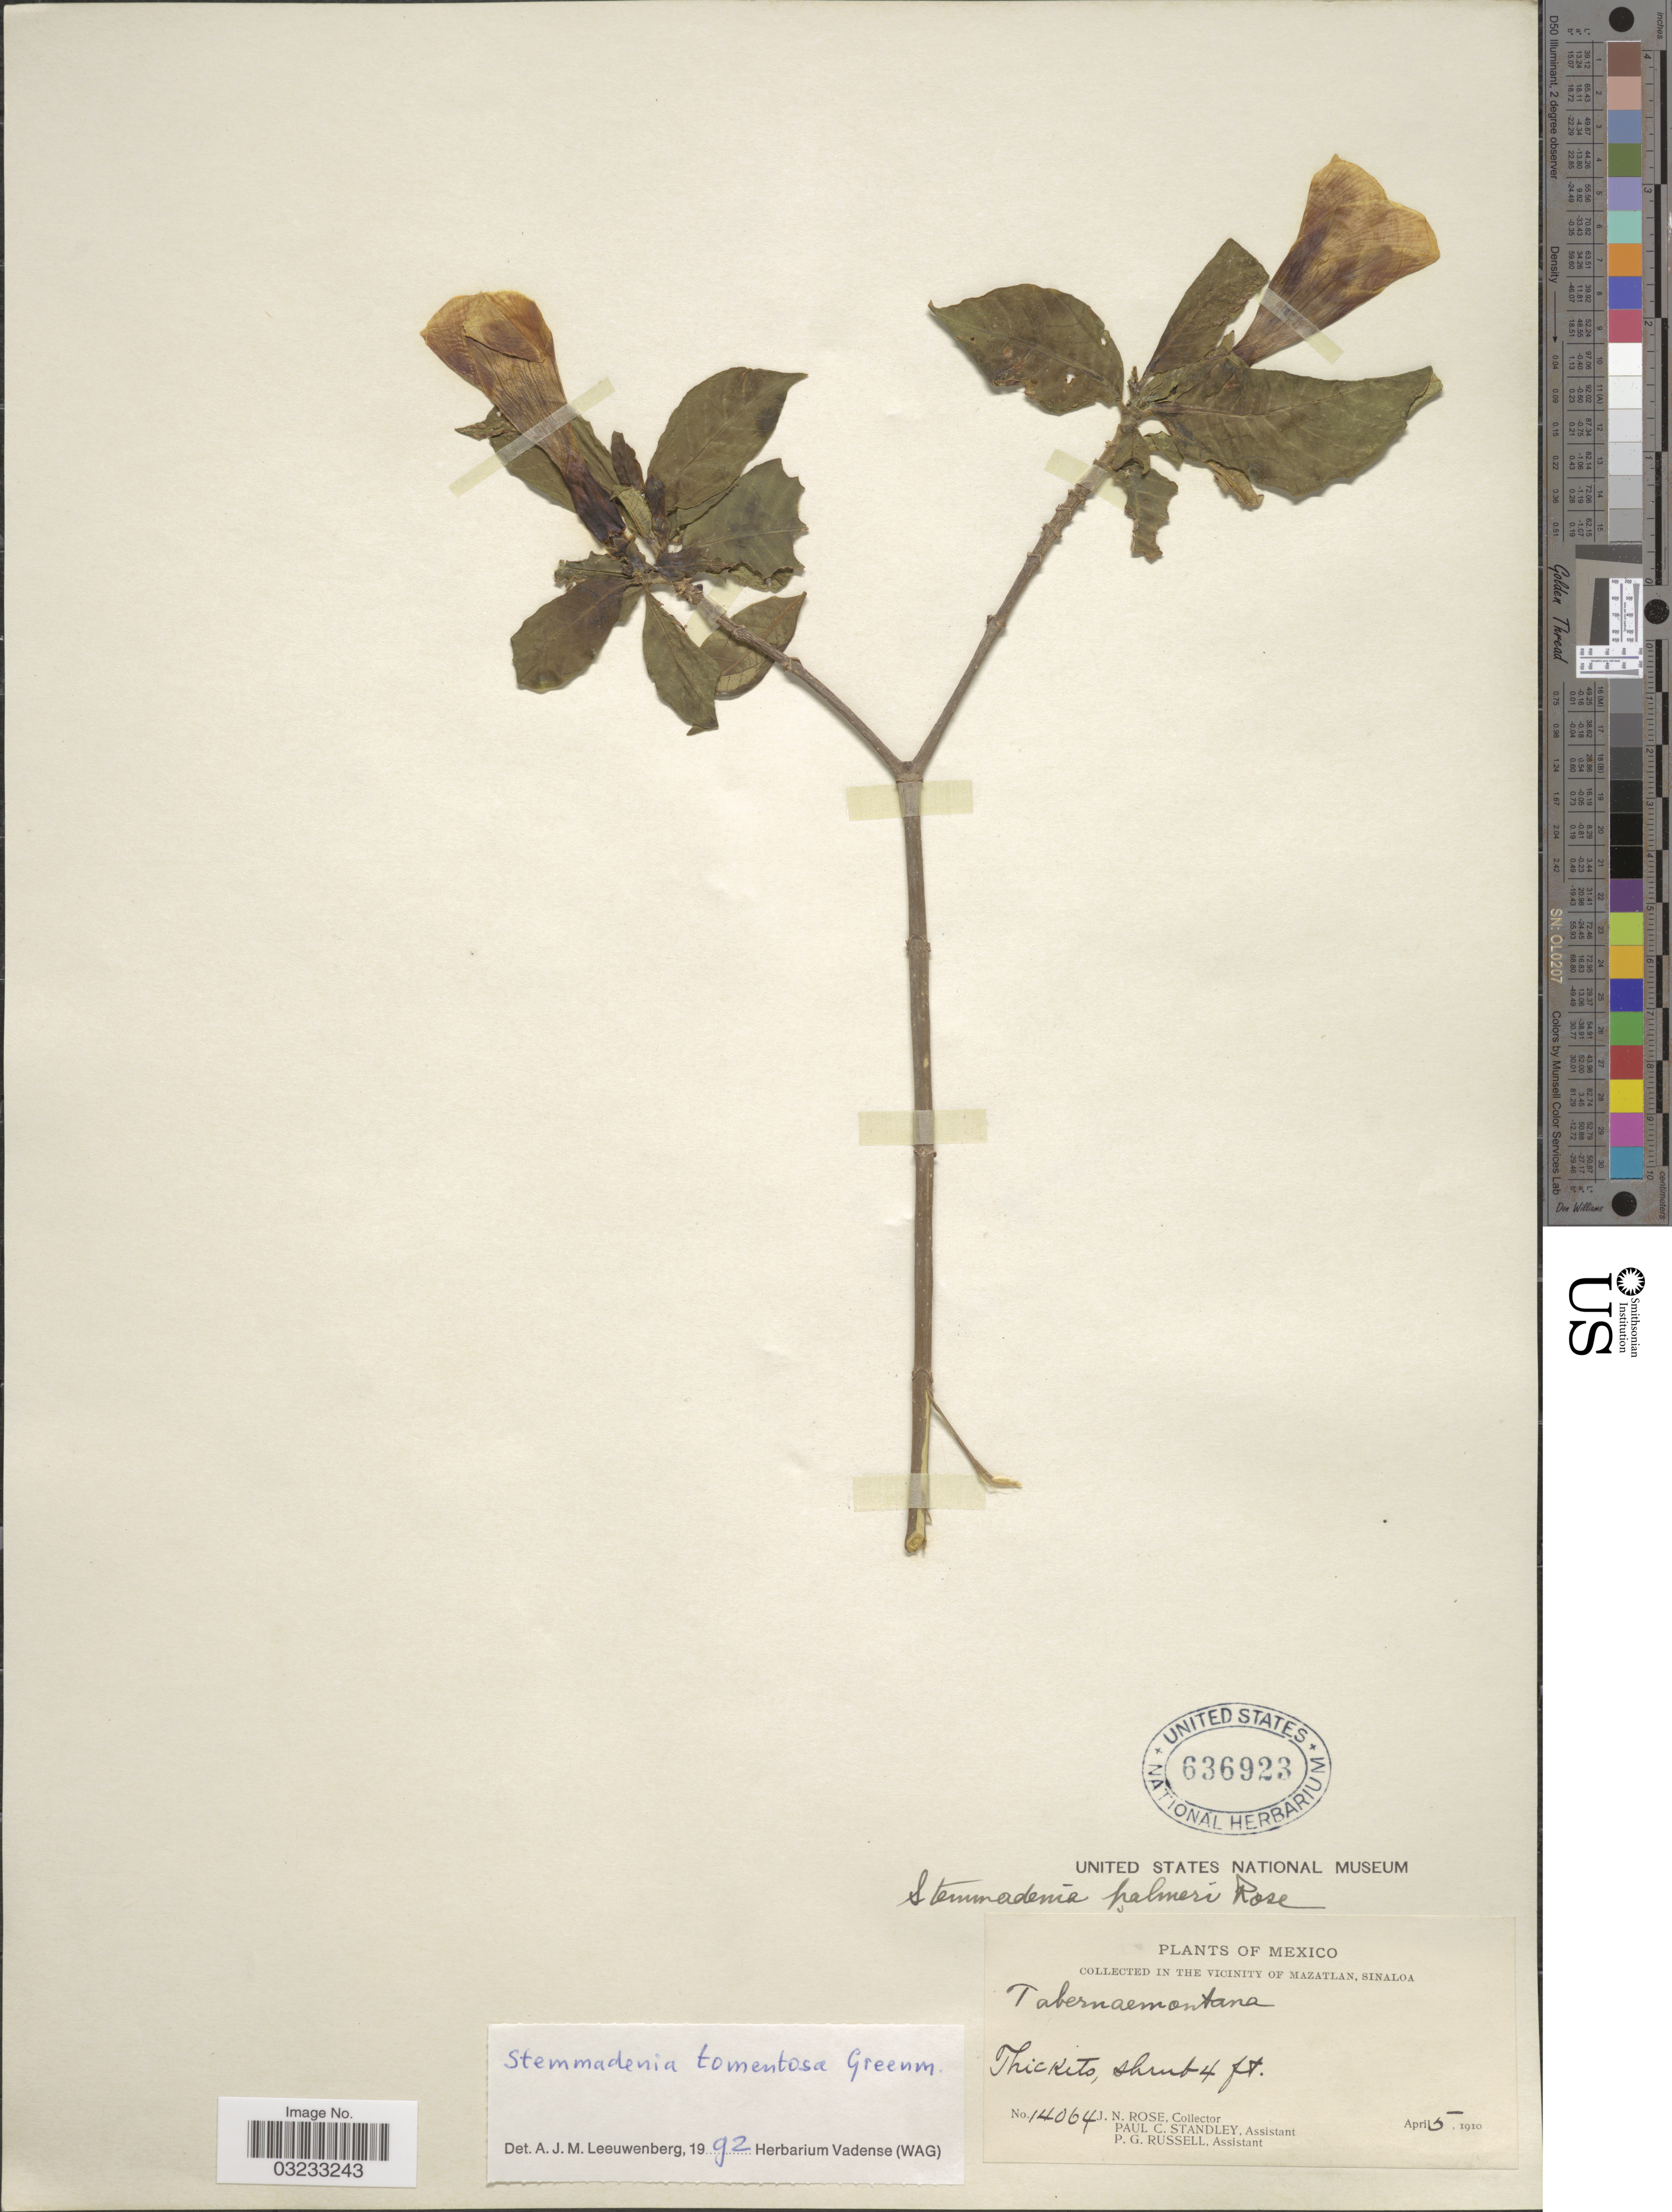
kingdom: Plantae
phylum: Tracheophyta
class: Magnoliopsida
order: Gentianales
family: Apocynaceae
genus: Stemmadenia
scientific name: Stemmadenia tomentosa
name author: Greenm.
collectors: J. N. Rose, P. C. Standley & P. G. Russell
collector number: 14064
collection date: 1910-04-05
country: Mexico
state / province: Sinaloa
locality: In the vicinity of Mazatlan.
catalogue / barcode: US 636923